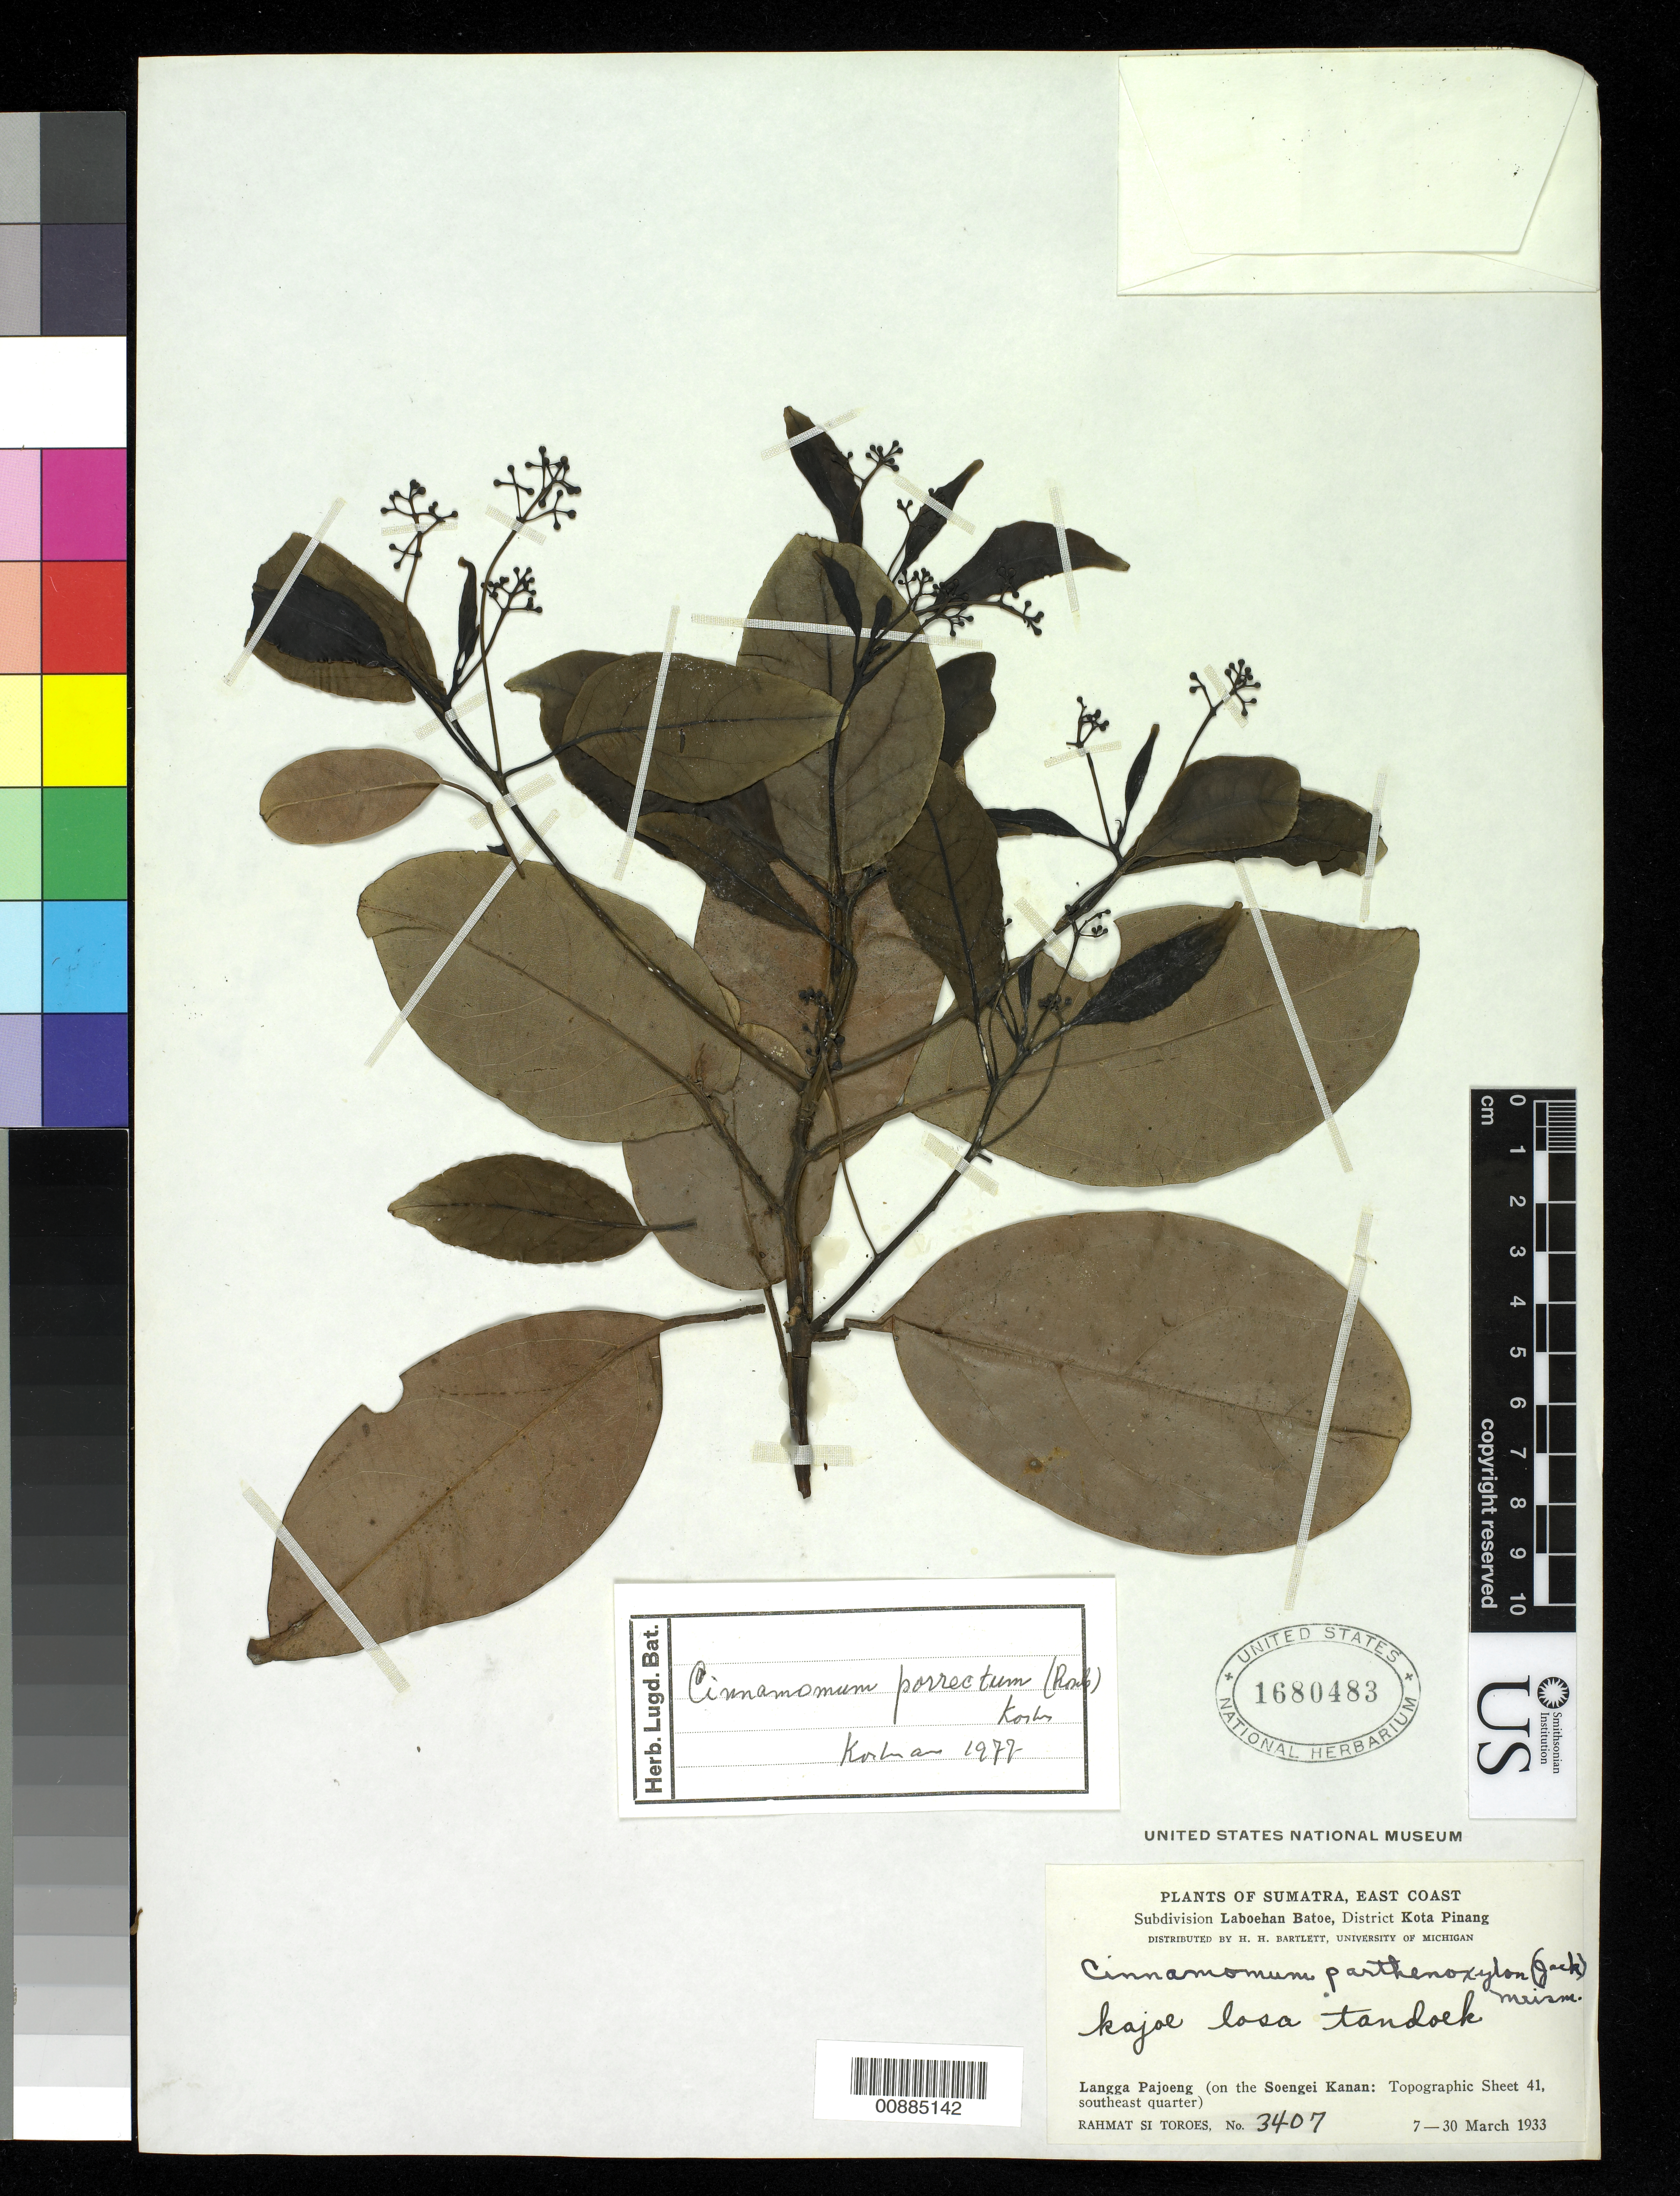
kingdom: Plantae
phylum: Tracheophyta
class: Magnoliopsida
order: Laurales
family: Lauraceae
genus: Cinnamomum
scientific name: Cinnamomum porrectum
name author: (Roxb.) Kosterm.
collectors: Rahmat Si Boeea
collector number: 3407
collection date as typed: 07 Mar 1933 to 30 Mar 1933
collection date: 1933-03-07/1933-03-30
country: Indonesia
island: Sumatra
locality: District of Kota Pinang, subdivision Laboehan Batoe. Langga Pajoeng on the Soengei Kanan.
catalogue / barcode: US 1680483